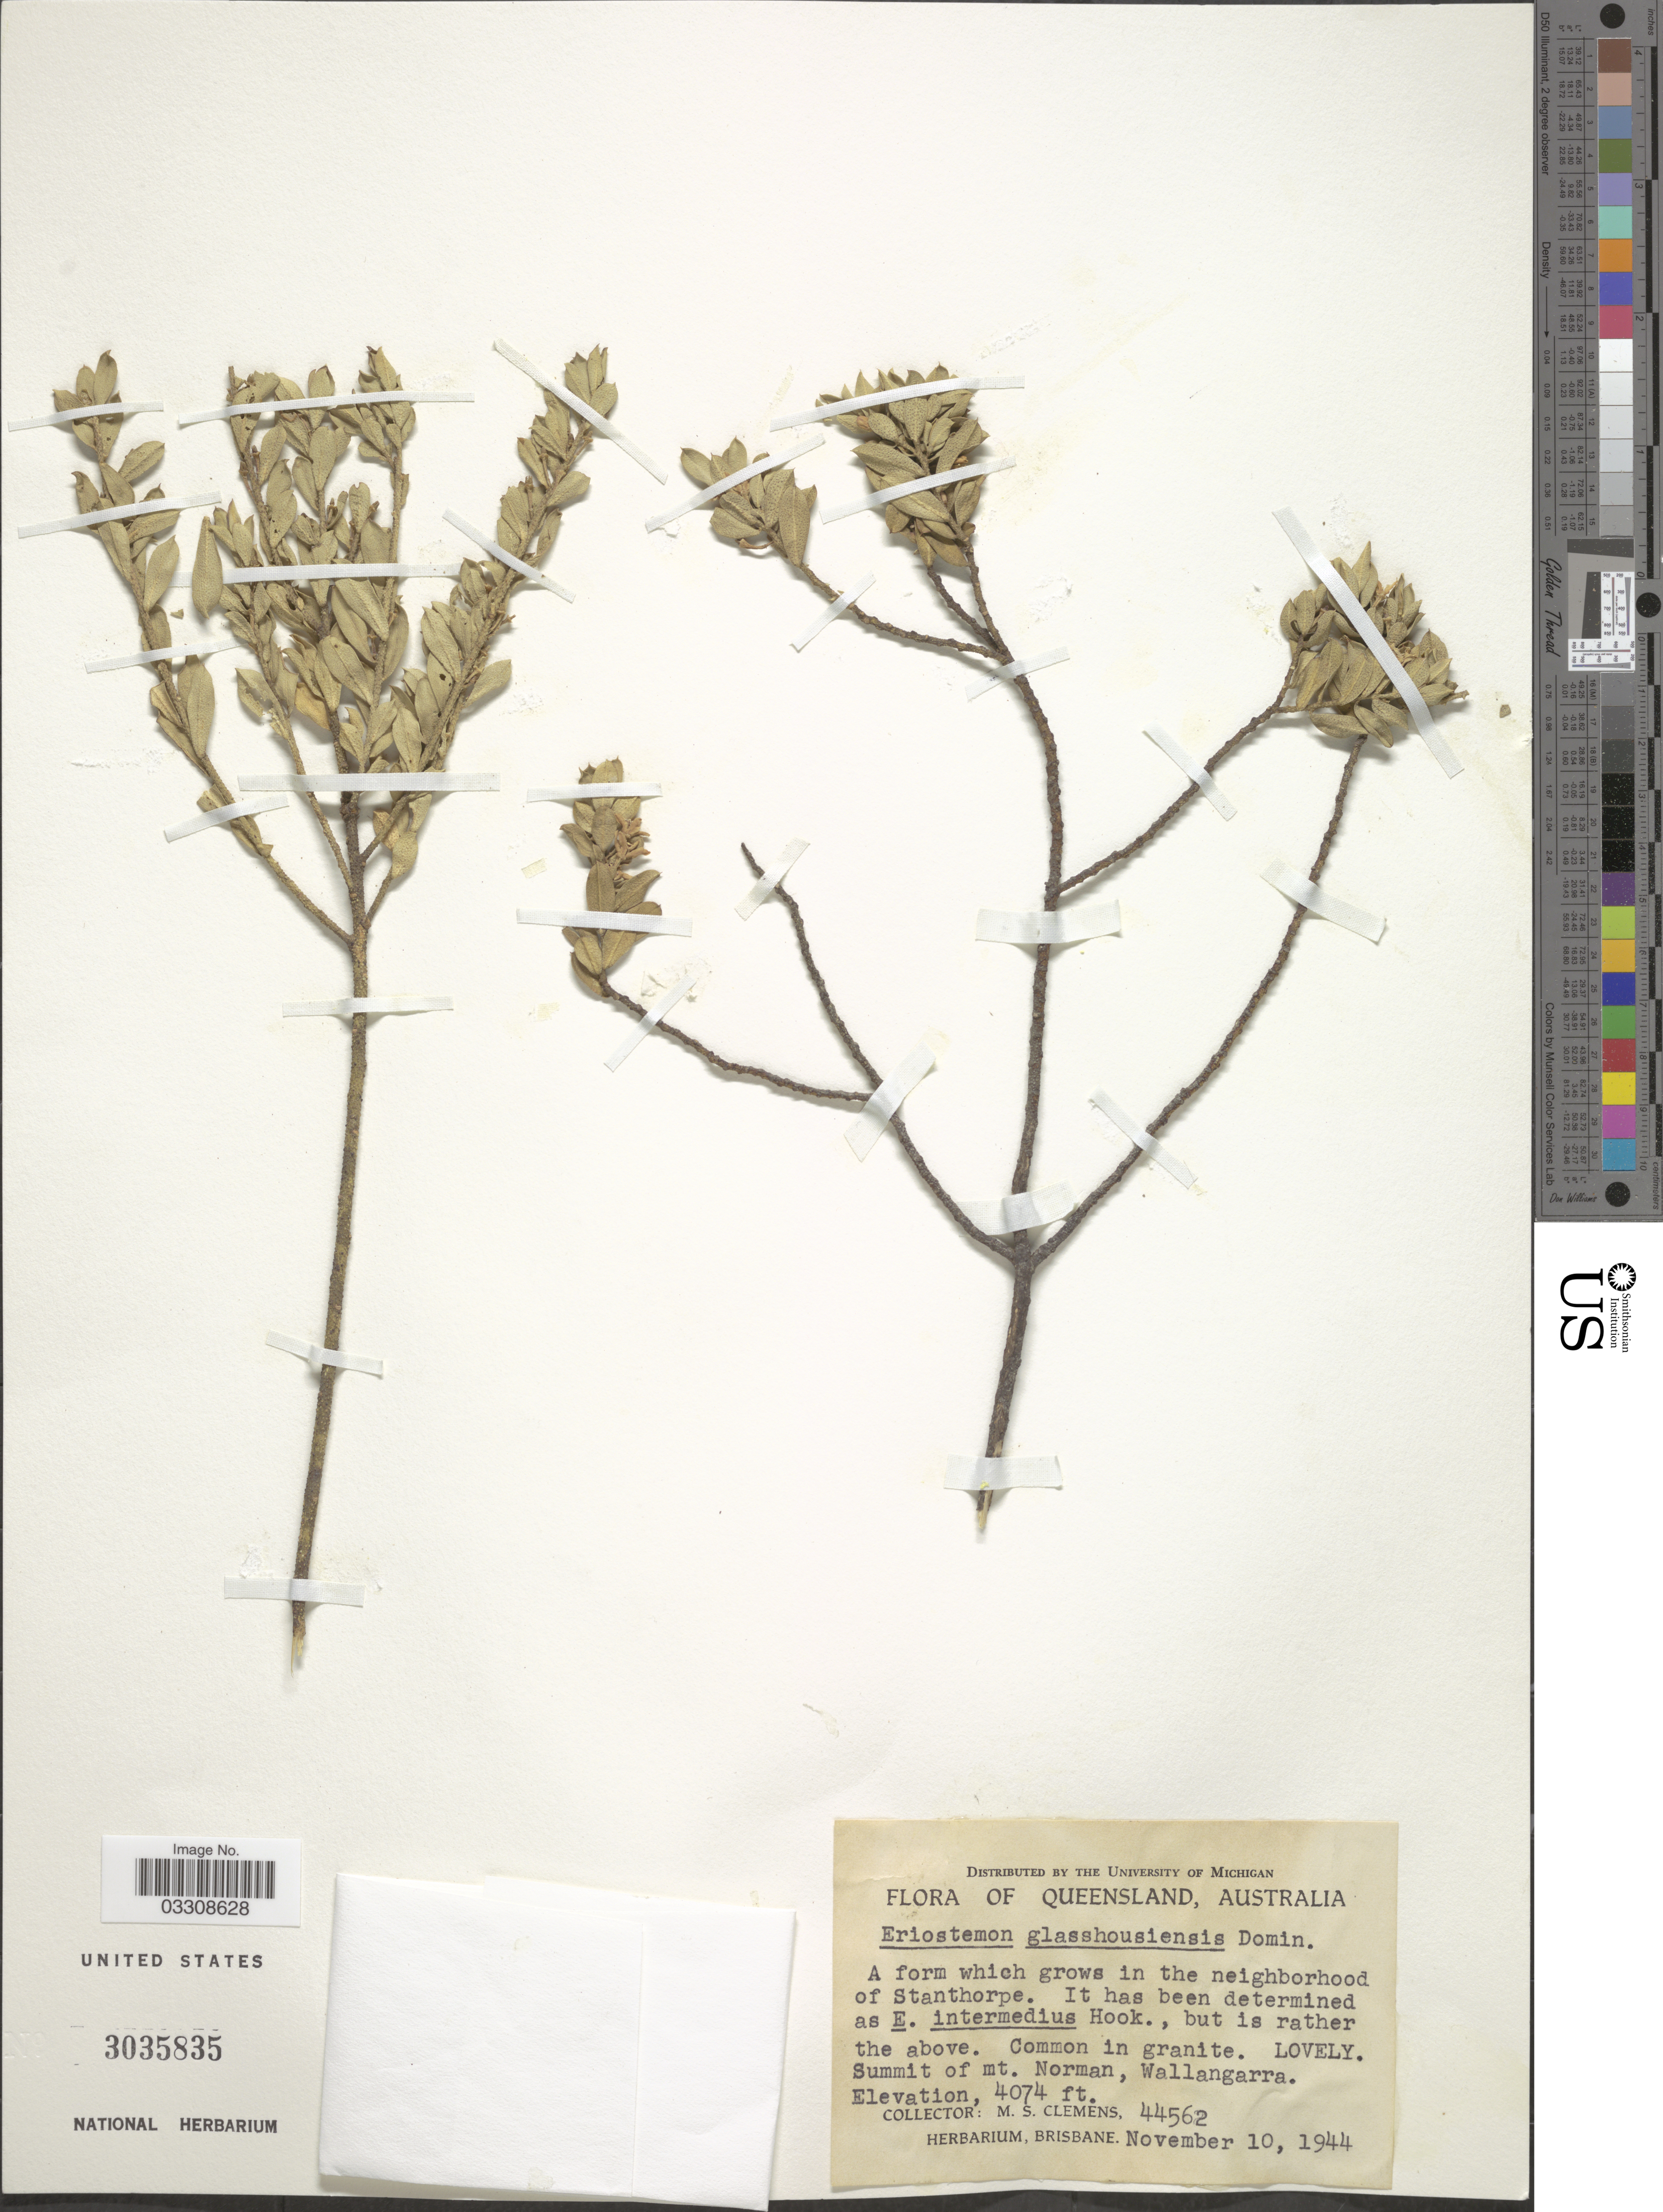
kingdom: Plantae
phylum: Tracheophyta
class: Magnoliopsida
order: Sapindales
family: Rutaceae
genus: Eriostemon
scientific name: Eriostemon glasshousiensis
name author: Domin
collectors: M. S. Clemens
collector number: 44562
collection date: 1944-11-10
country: Australia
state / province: Queensland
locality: Lovely, Summit of mt. Norman, Wallangarra.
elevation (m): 1242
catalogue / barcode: US 3035835